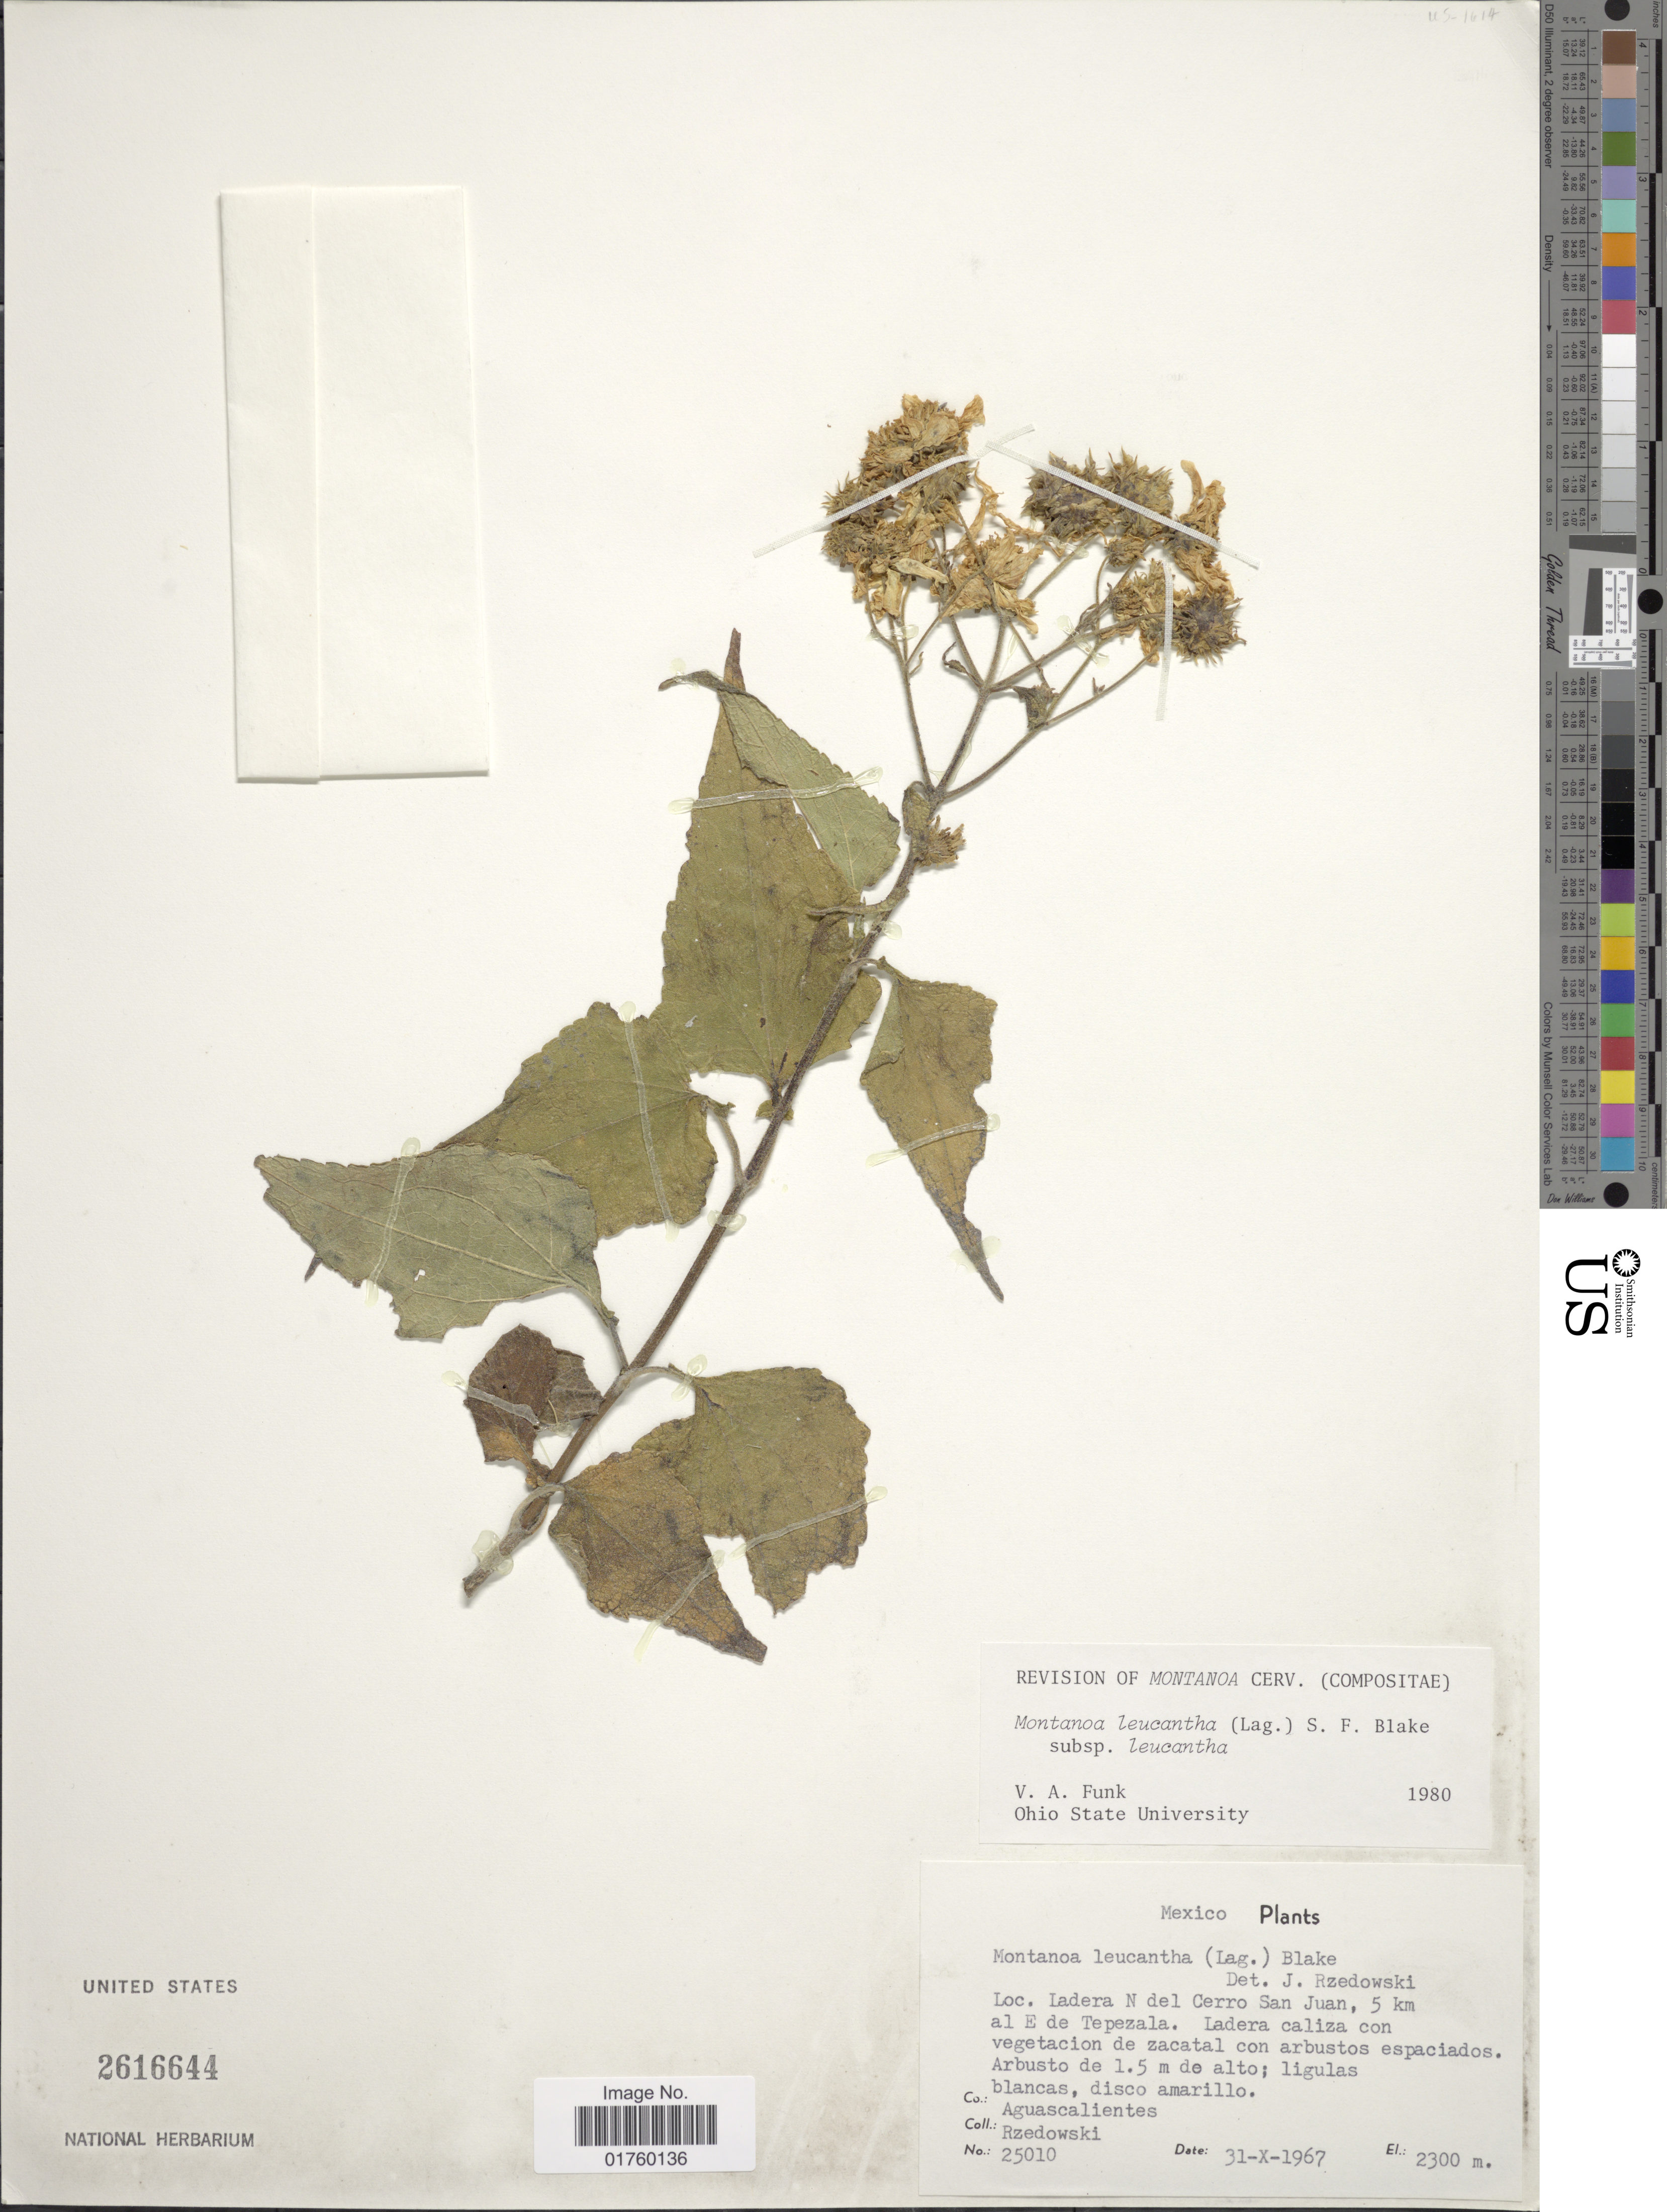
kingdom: Plantae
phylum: Tracheophyta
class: Magnoliopsida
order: Asterales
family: Asteraceae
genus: Montanoa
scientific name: Montanoa leucantha subsp. leucantha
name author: (Lag.) S.F. Blake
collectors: Rzedowski, --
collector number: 25010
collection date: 1967-10-31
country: Mexico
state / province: Aguascalientes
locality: Ladera N del Cerro San Juan, 5 km al E de Tepezala.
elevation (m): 2300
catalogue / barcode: US 2616644